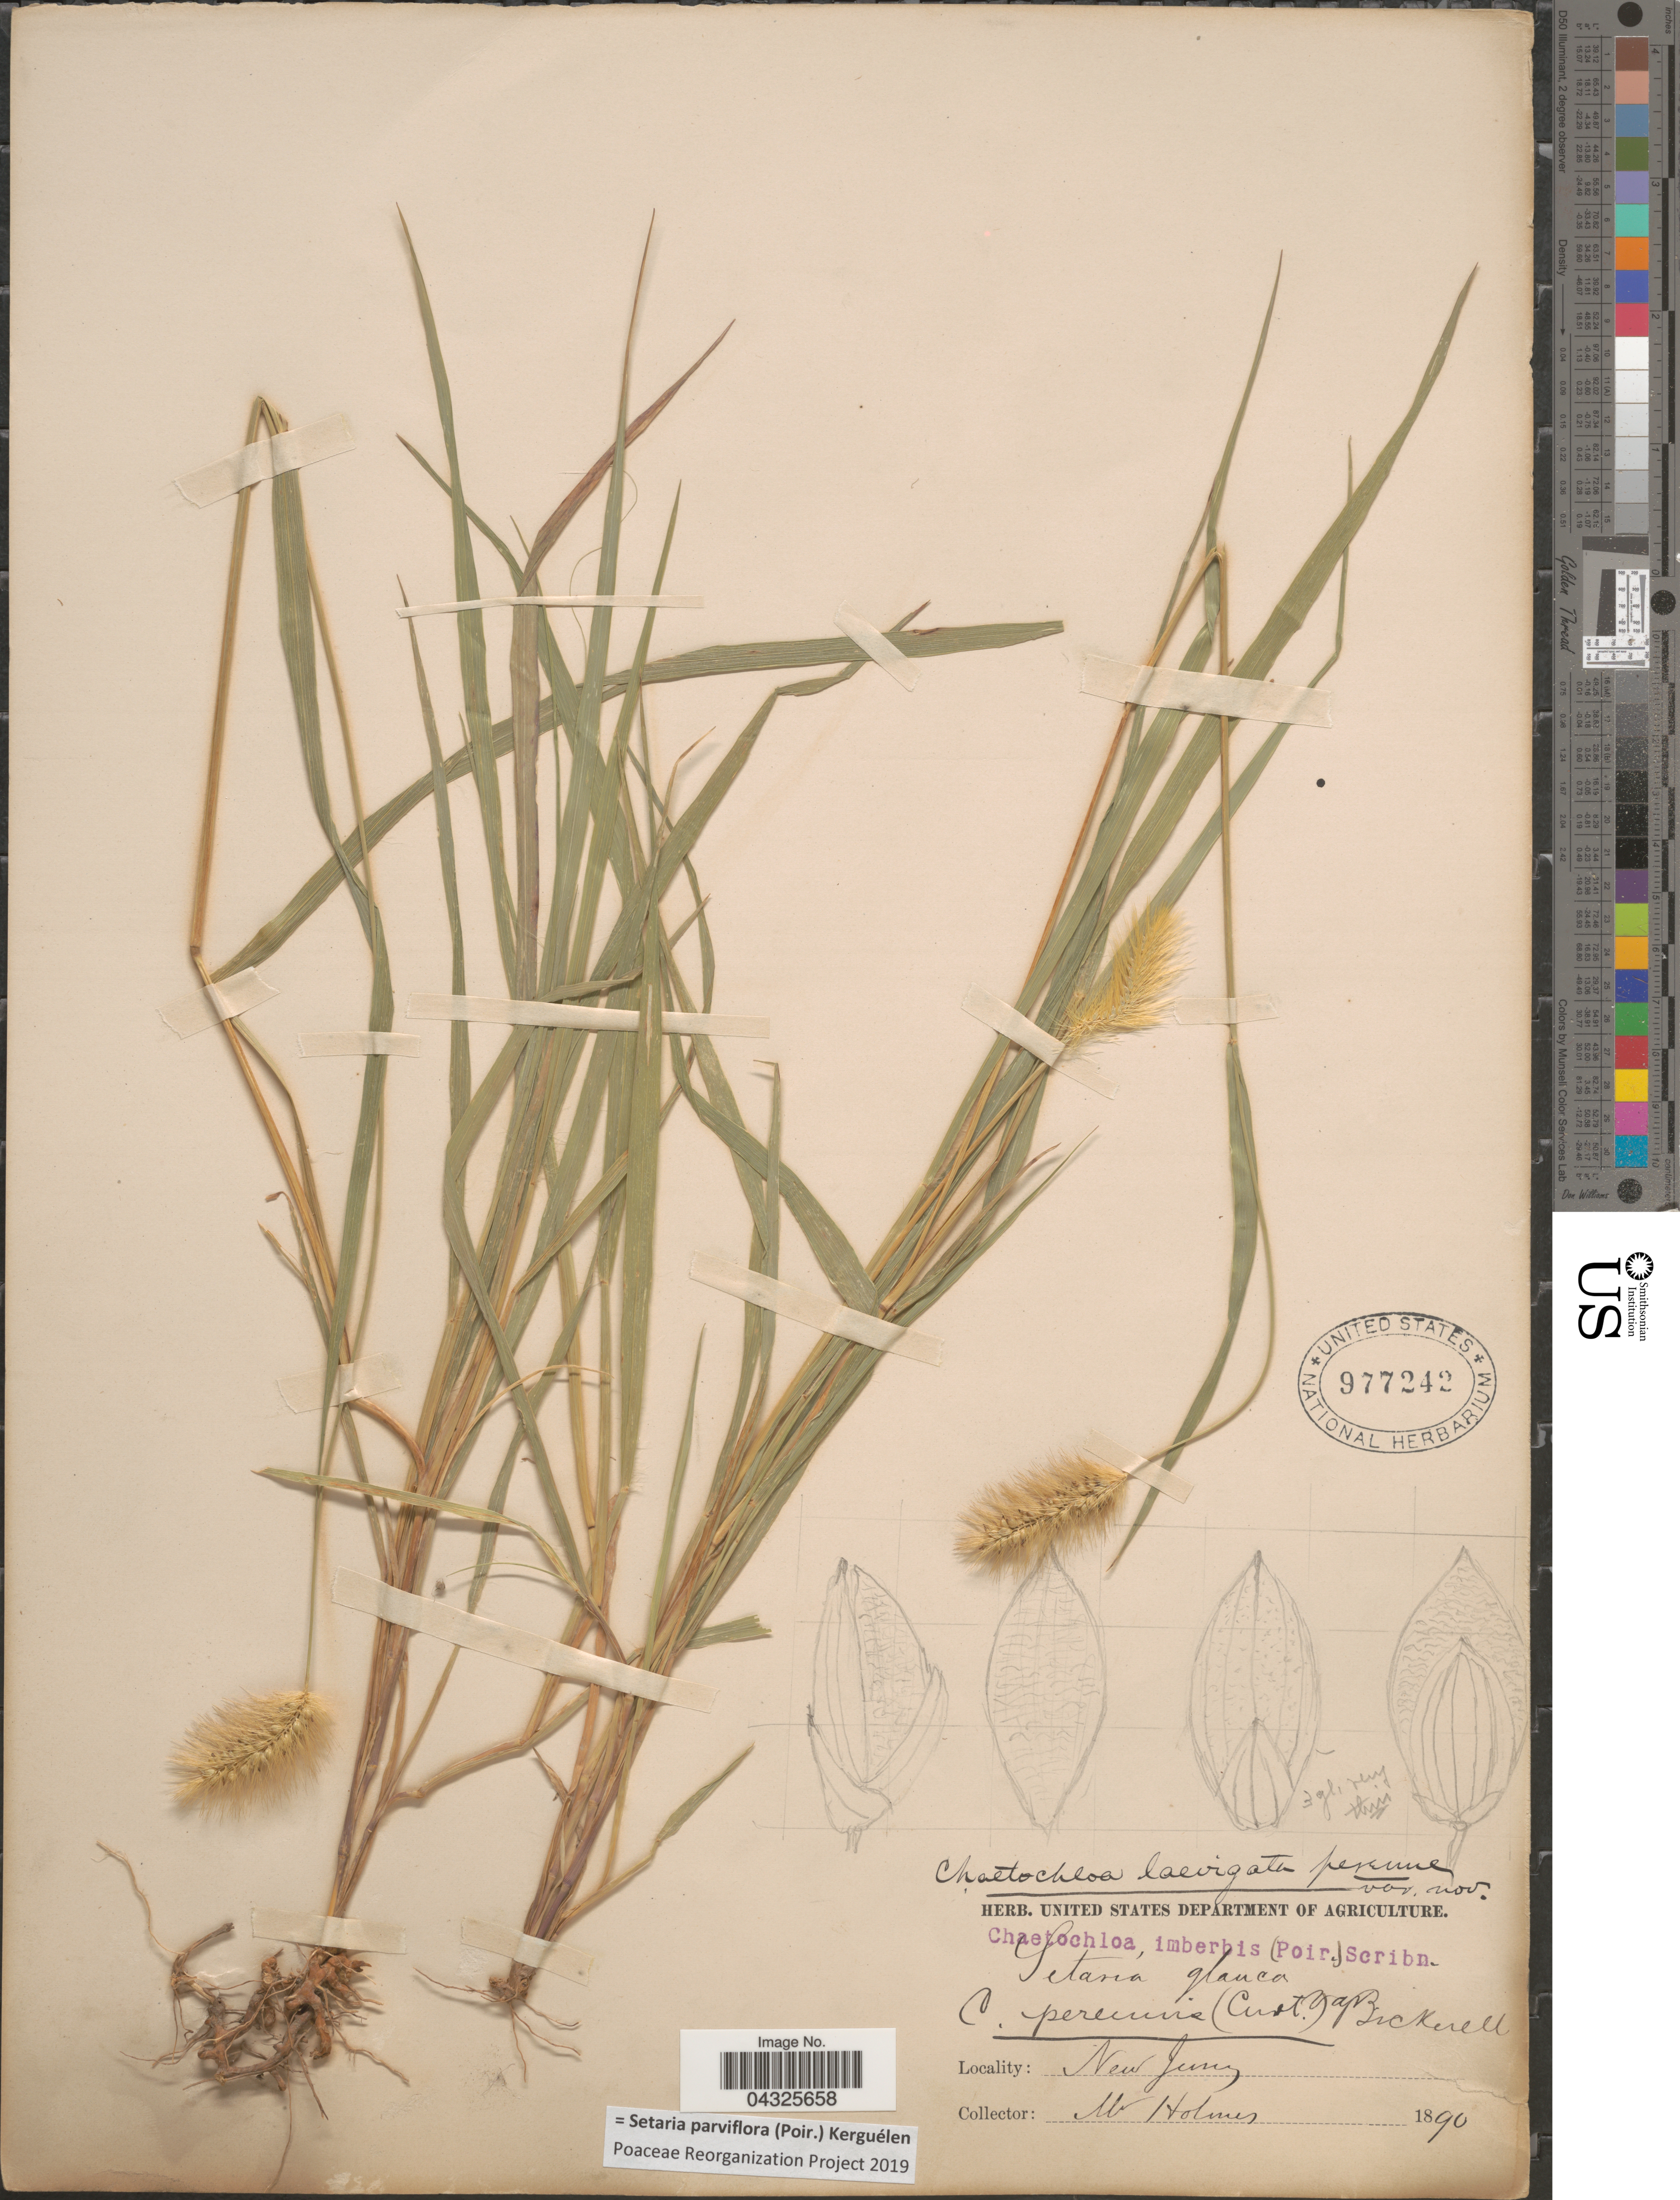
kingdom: Plantae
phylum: Tracheophyta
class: Liliopsida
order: Poales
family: Poaceae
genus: Setaria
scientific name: Setaria parviflora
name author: (Poir.) Kerguélen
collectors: -. Holmes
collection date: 1890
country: United States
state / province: New Jersey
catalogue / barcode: US 977242